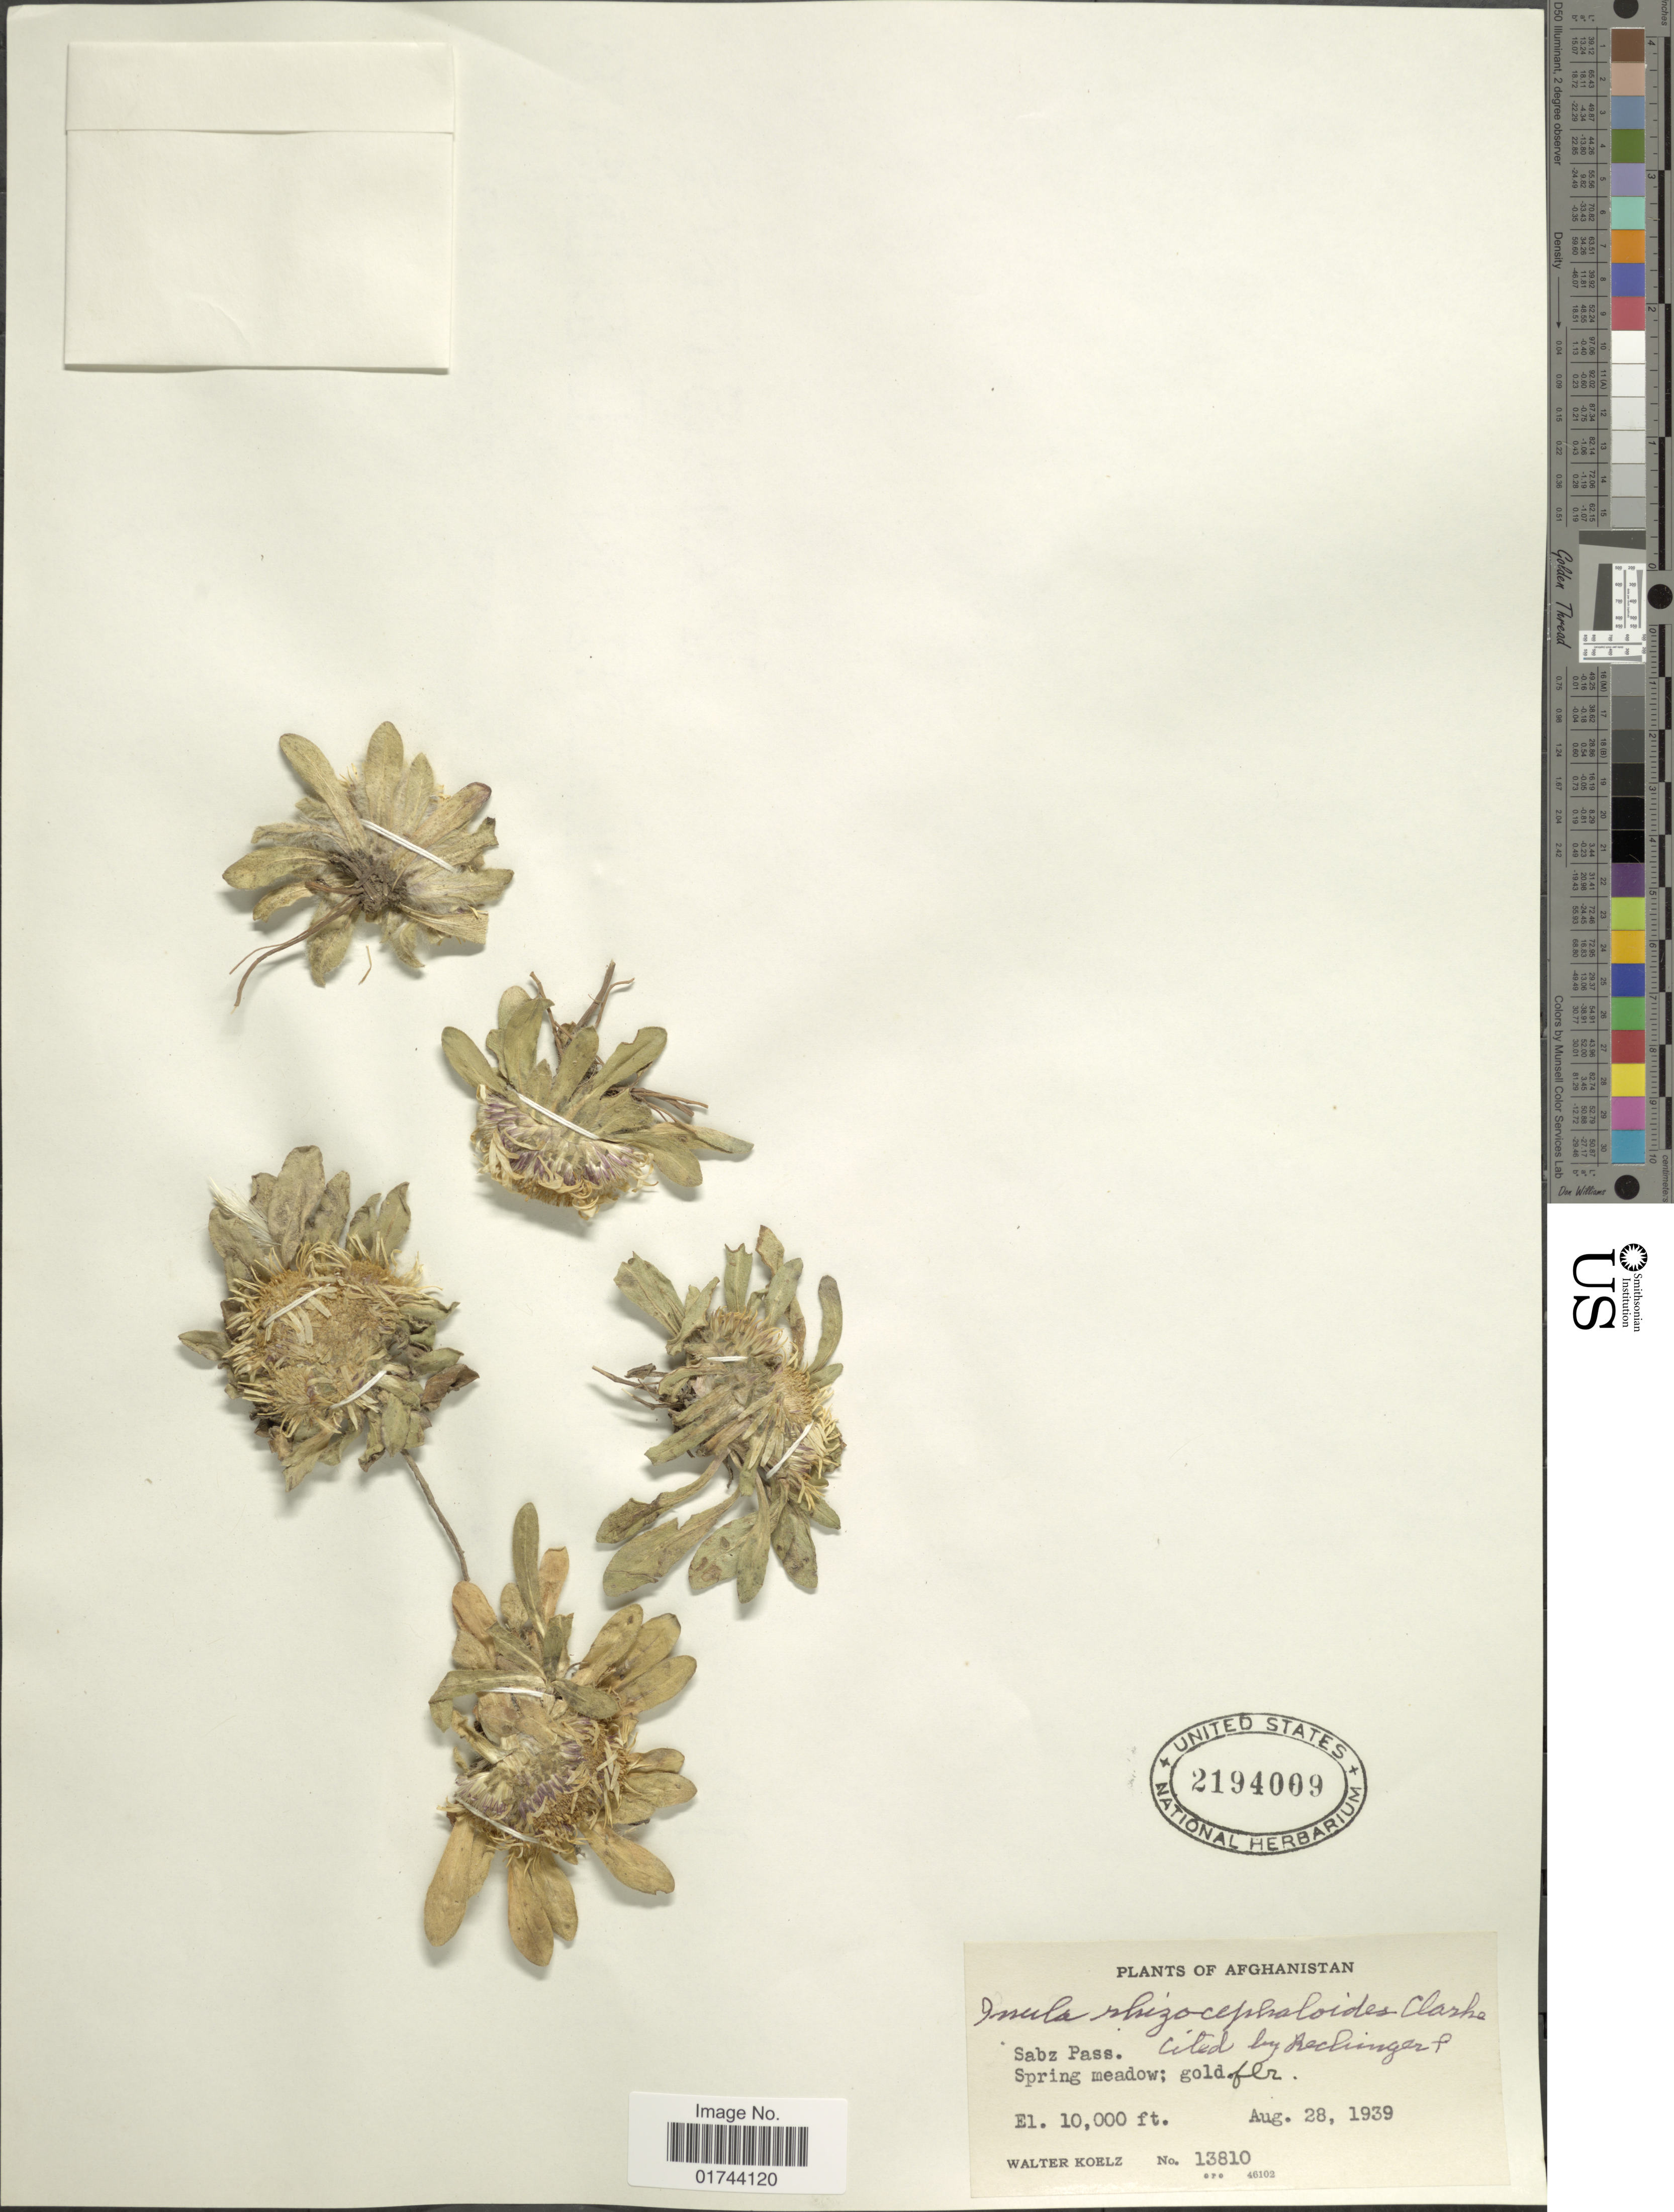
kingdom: Plantae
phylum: Tracheophyta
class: Magnoliopsida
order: Asterales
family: Asteraceae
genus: Inula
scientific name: Inula rhizocephaloides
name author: C.B. Clarke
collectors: W. N. Koelz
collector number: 13810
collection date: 1939-08-28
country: Afghanistan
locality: Sabz Pass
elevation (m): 3048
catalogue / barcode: US 2194009